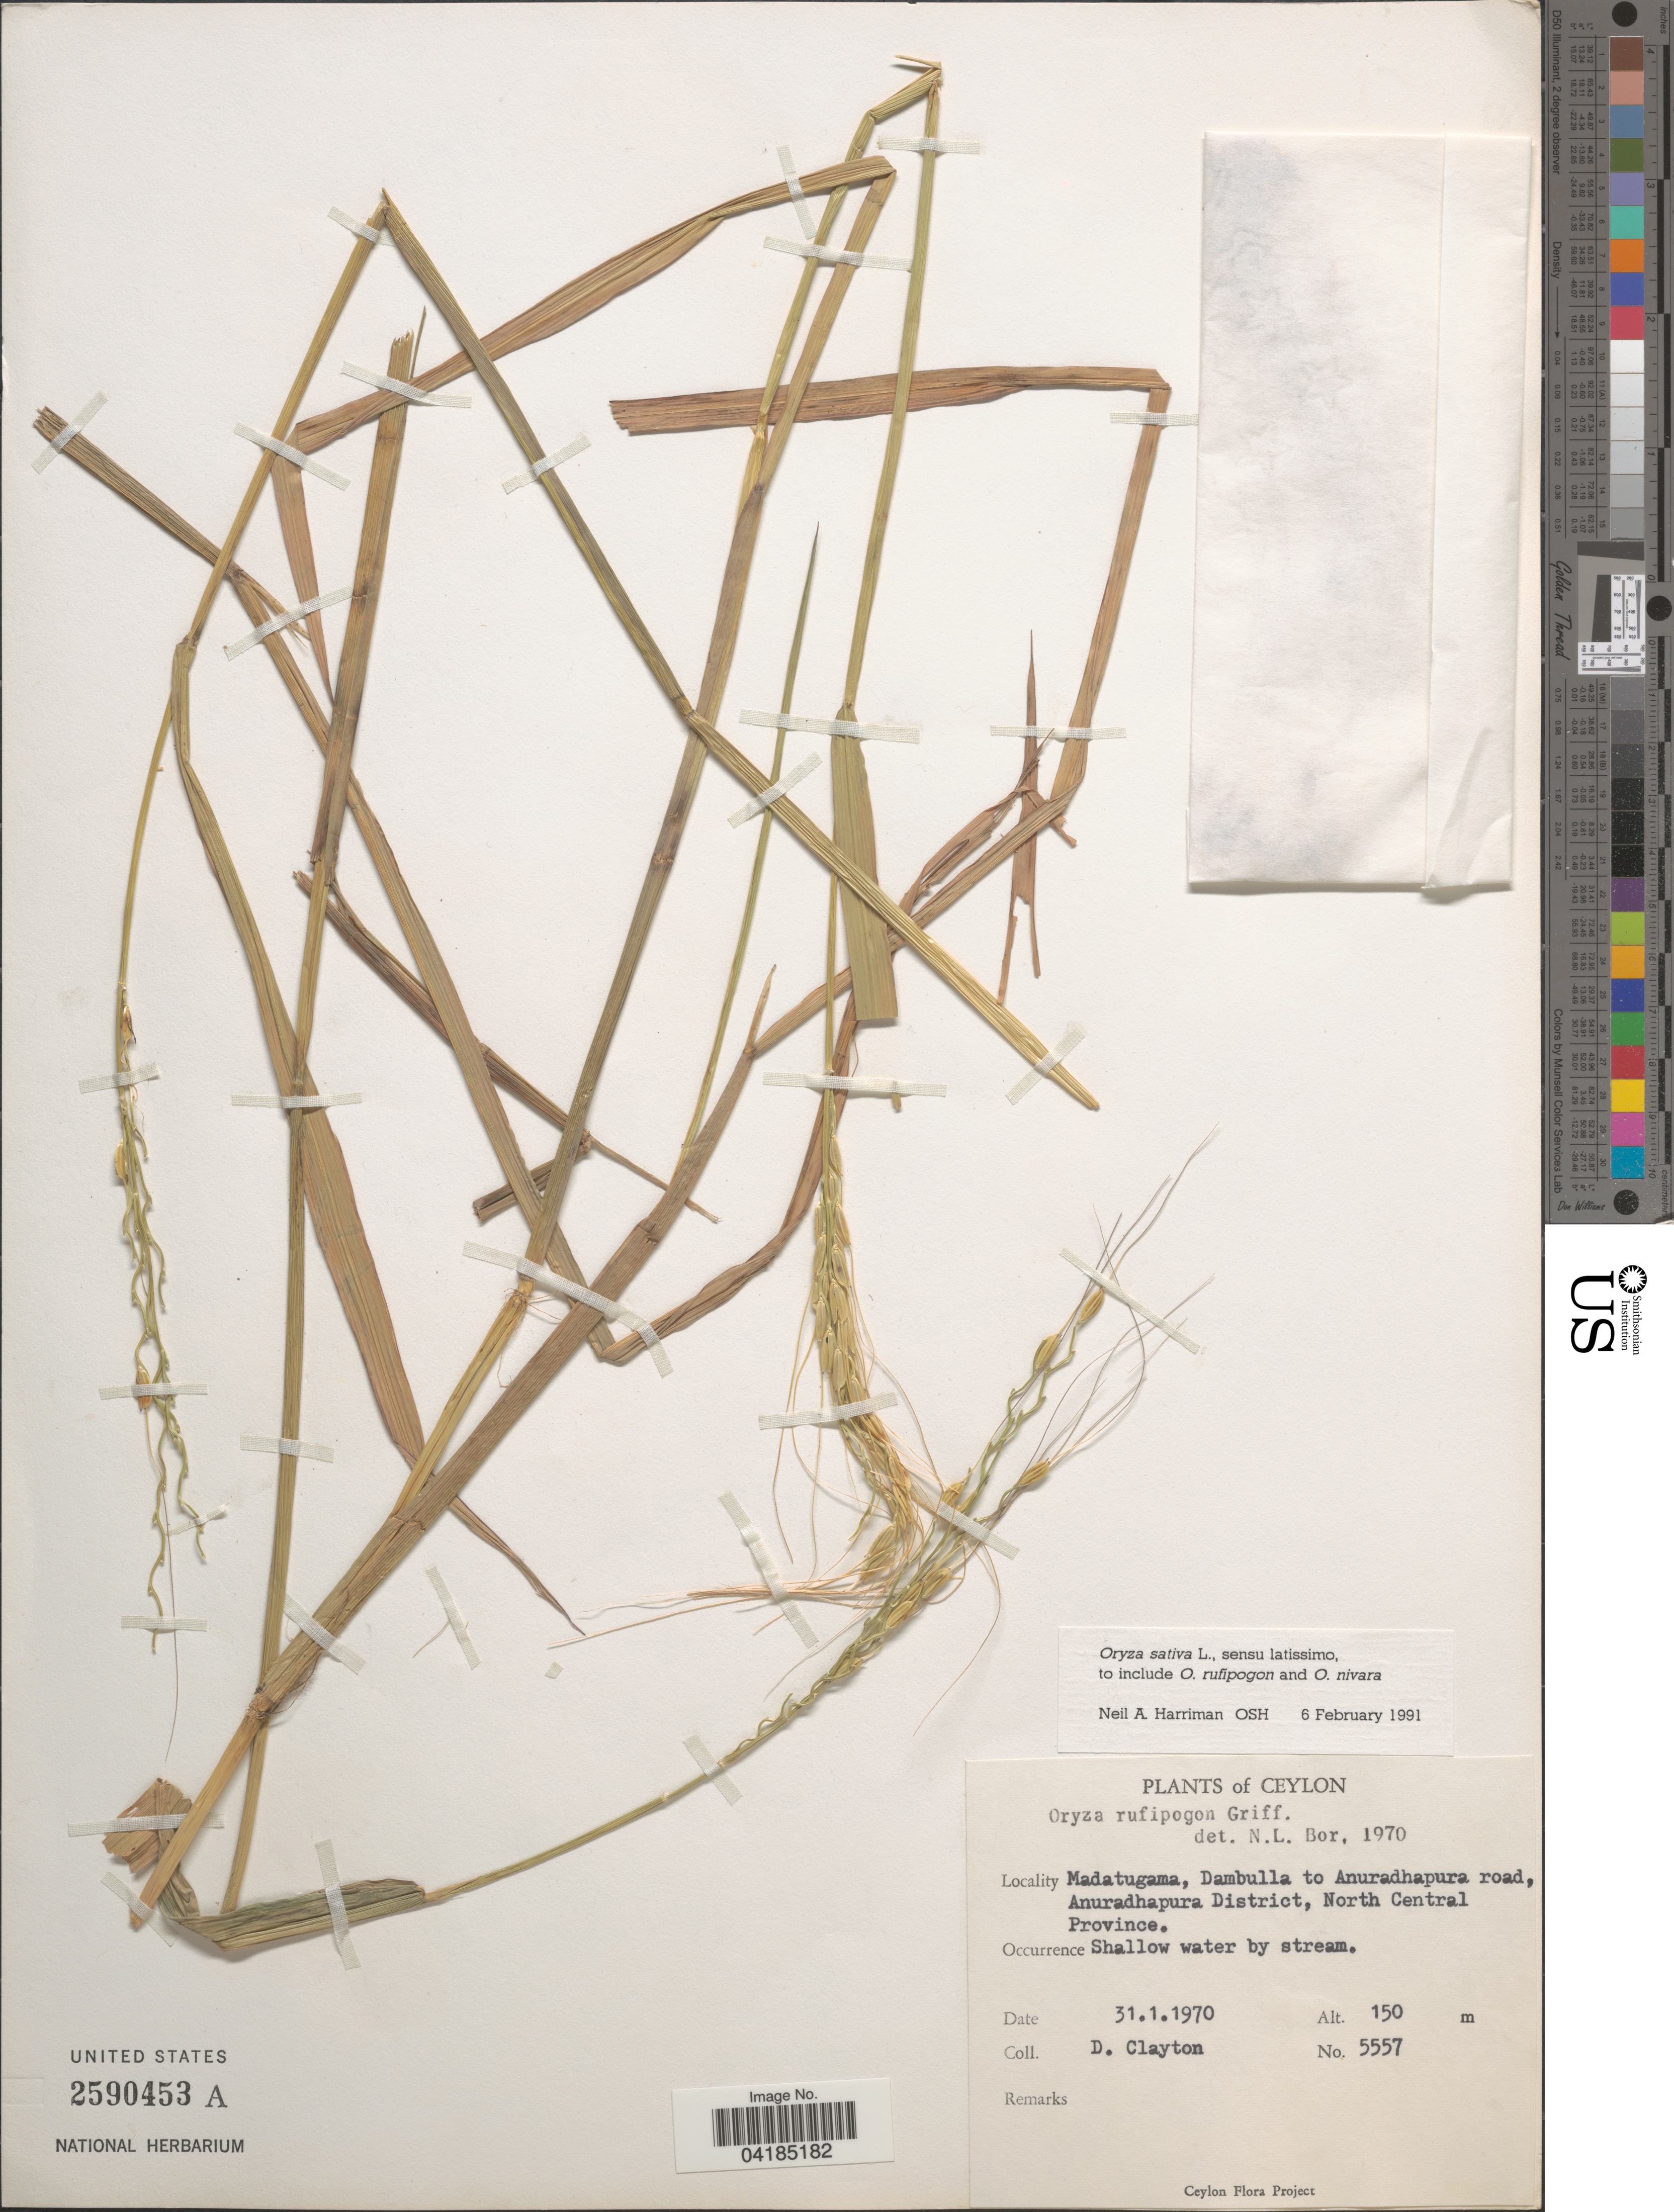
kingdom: Plantae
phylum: Tracheophyta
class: Liliopsida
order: Poales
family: Poaceae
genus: Oryza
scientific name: Oryza sativa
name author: L.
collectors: D. Clayton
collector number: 5557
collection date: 1970-01-31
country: Sri Lanka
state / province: North Central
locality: Ceylon. Madatugama, Dambulla to Anuradhapura road, Anuradhapura District.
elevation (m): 150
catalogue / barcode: US 2590453A